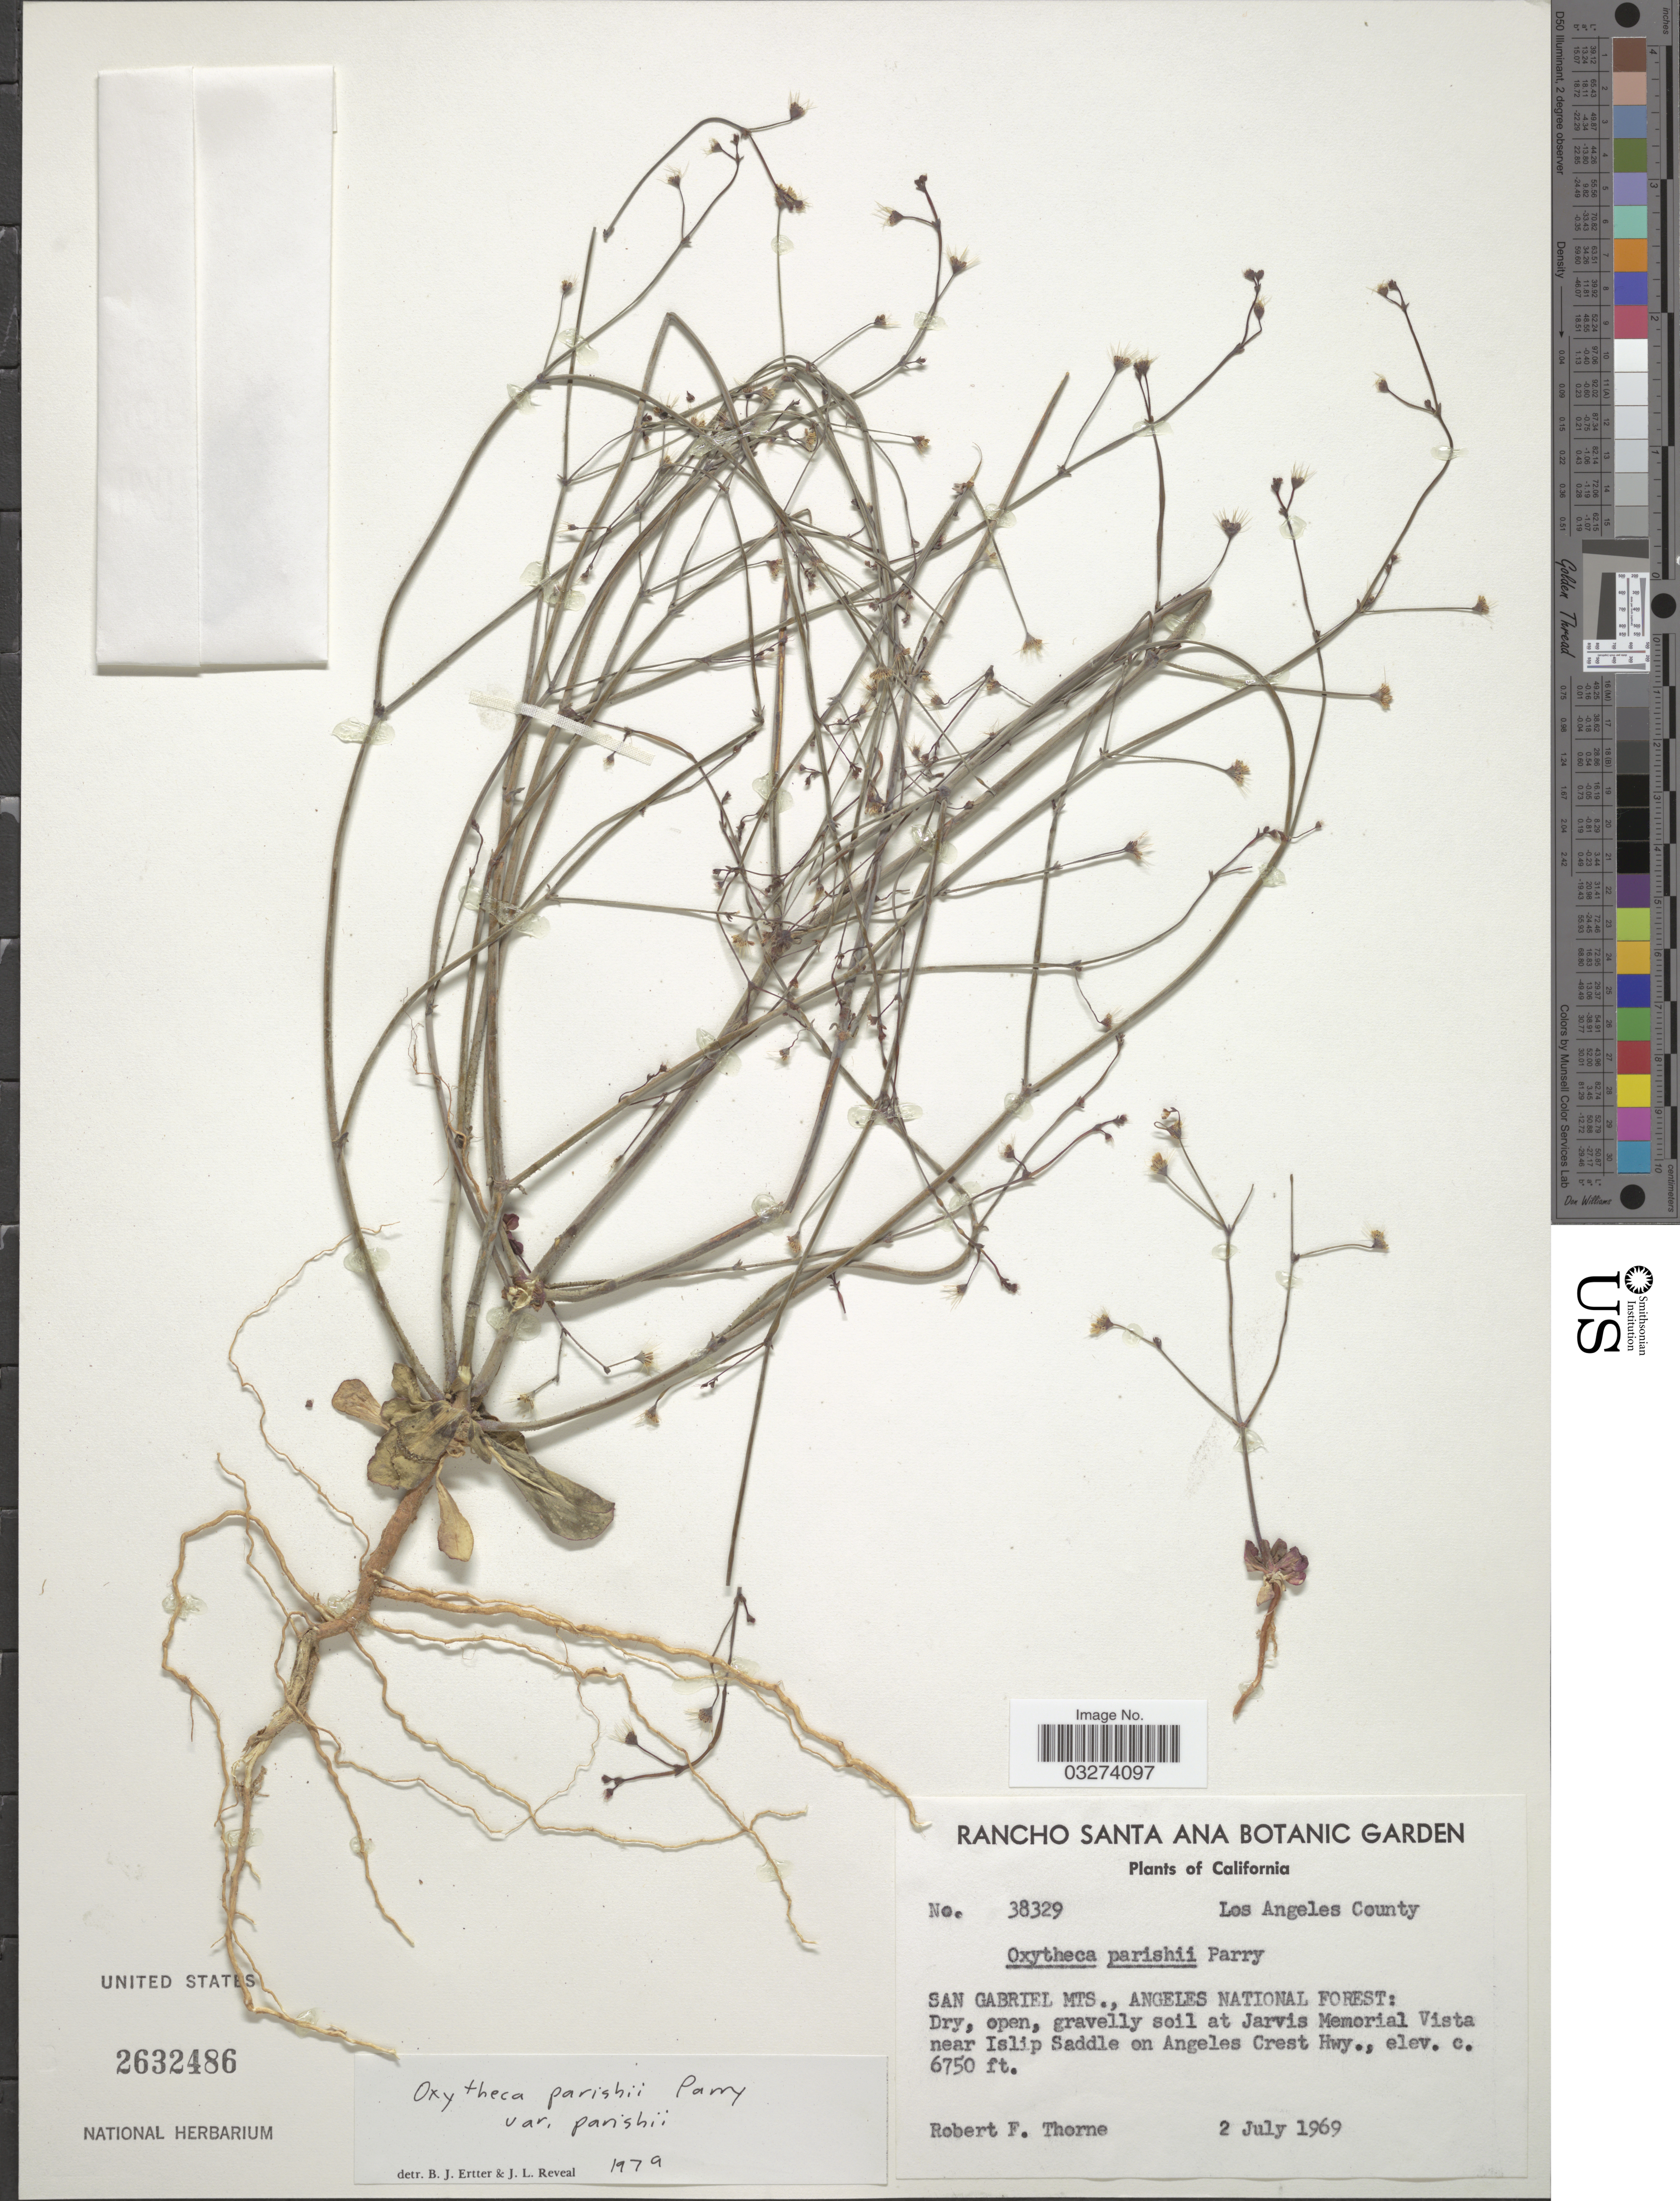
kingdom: Plantae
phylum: Tracheophyta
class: Magnoliopsida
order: Caryophyllales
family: Polygonaceae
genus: Acanthoscyphus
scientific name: Acanthoscyphus parishii var. parishii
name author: (Parry) Small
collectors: R. F. Thorne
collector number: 38329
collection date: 1969-07-02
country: United States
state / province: California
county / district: Los Angeles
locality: Los Angeles County. San Gabriel Mts., Angeles National Forest: Dry, open, gravelly soil at Jarvis Memorial Vista near Islip Saddle on Angeles Crest Hwy.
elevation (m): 2057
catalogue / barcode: US 2632486